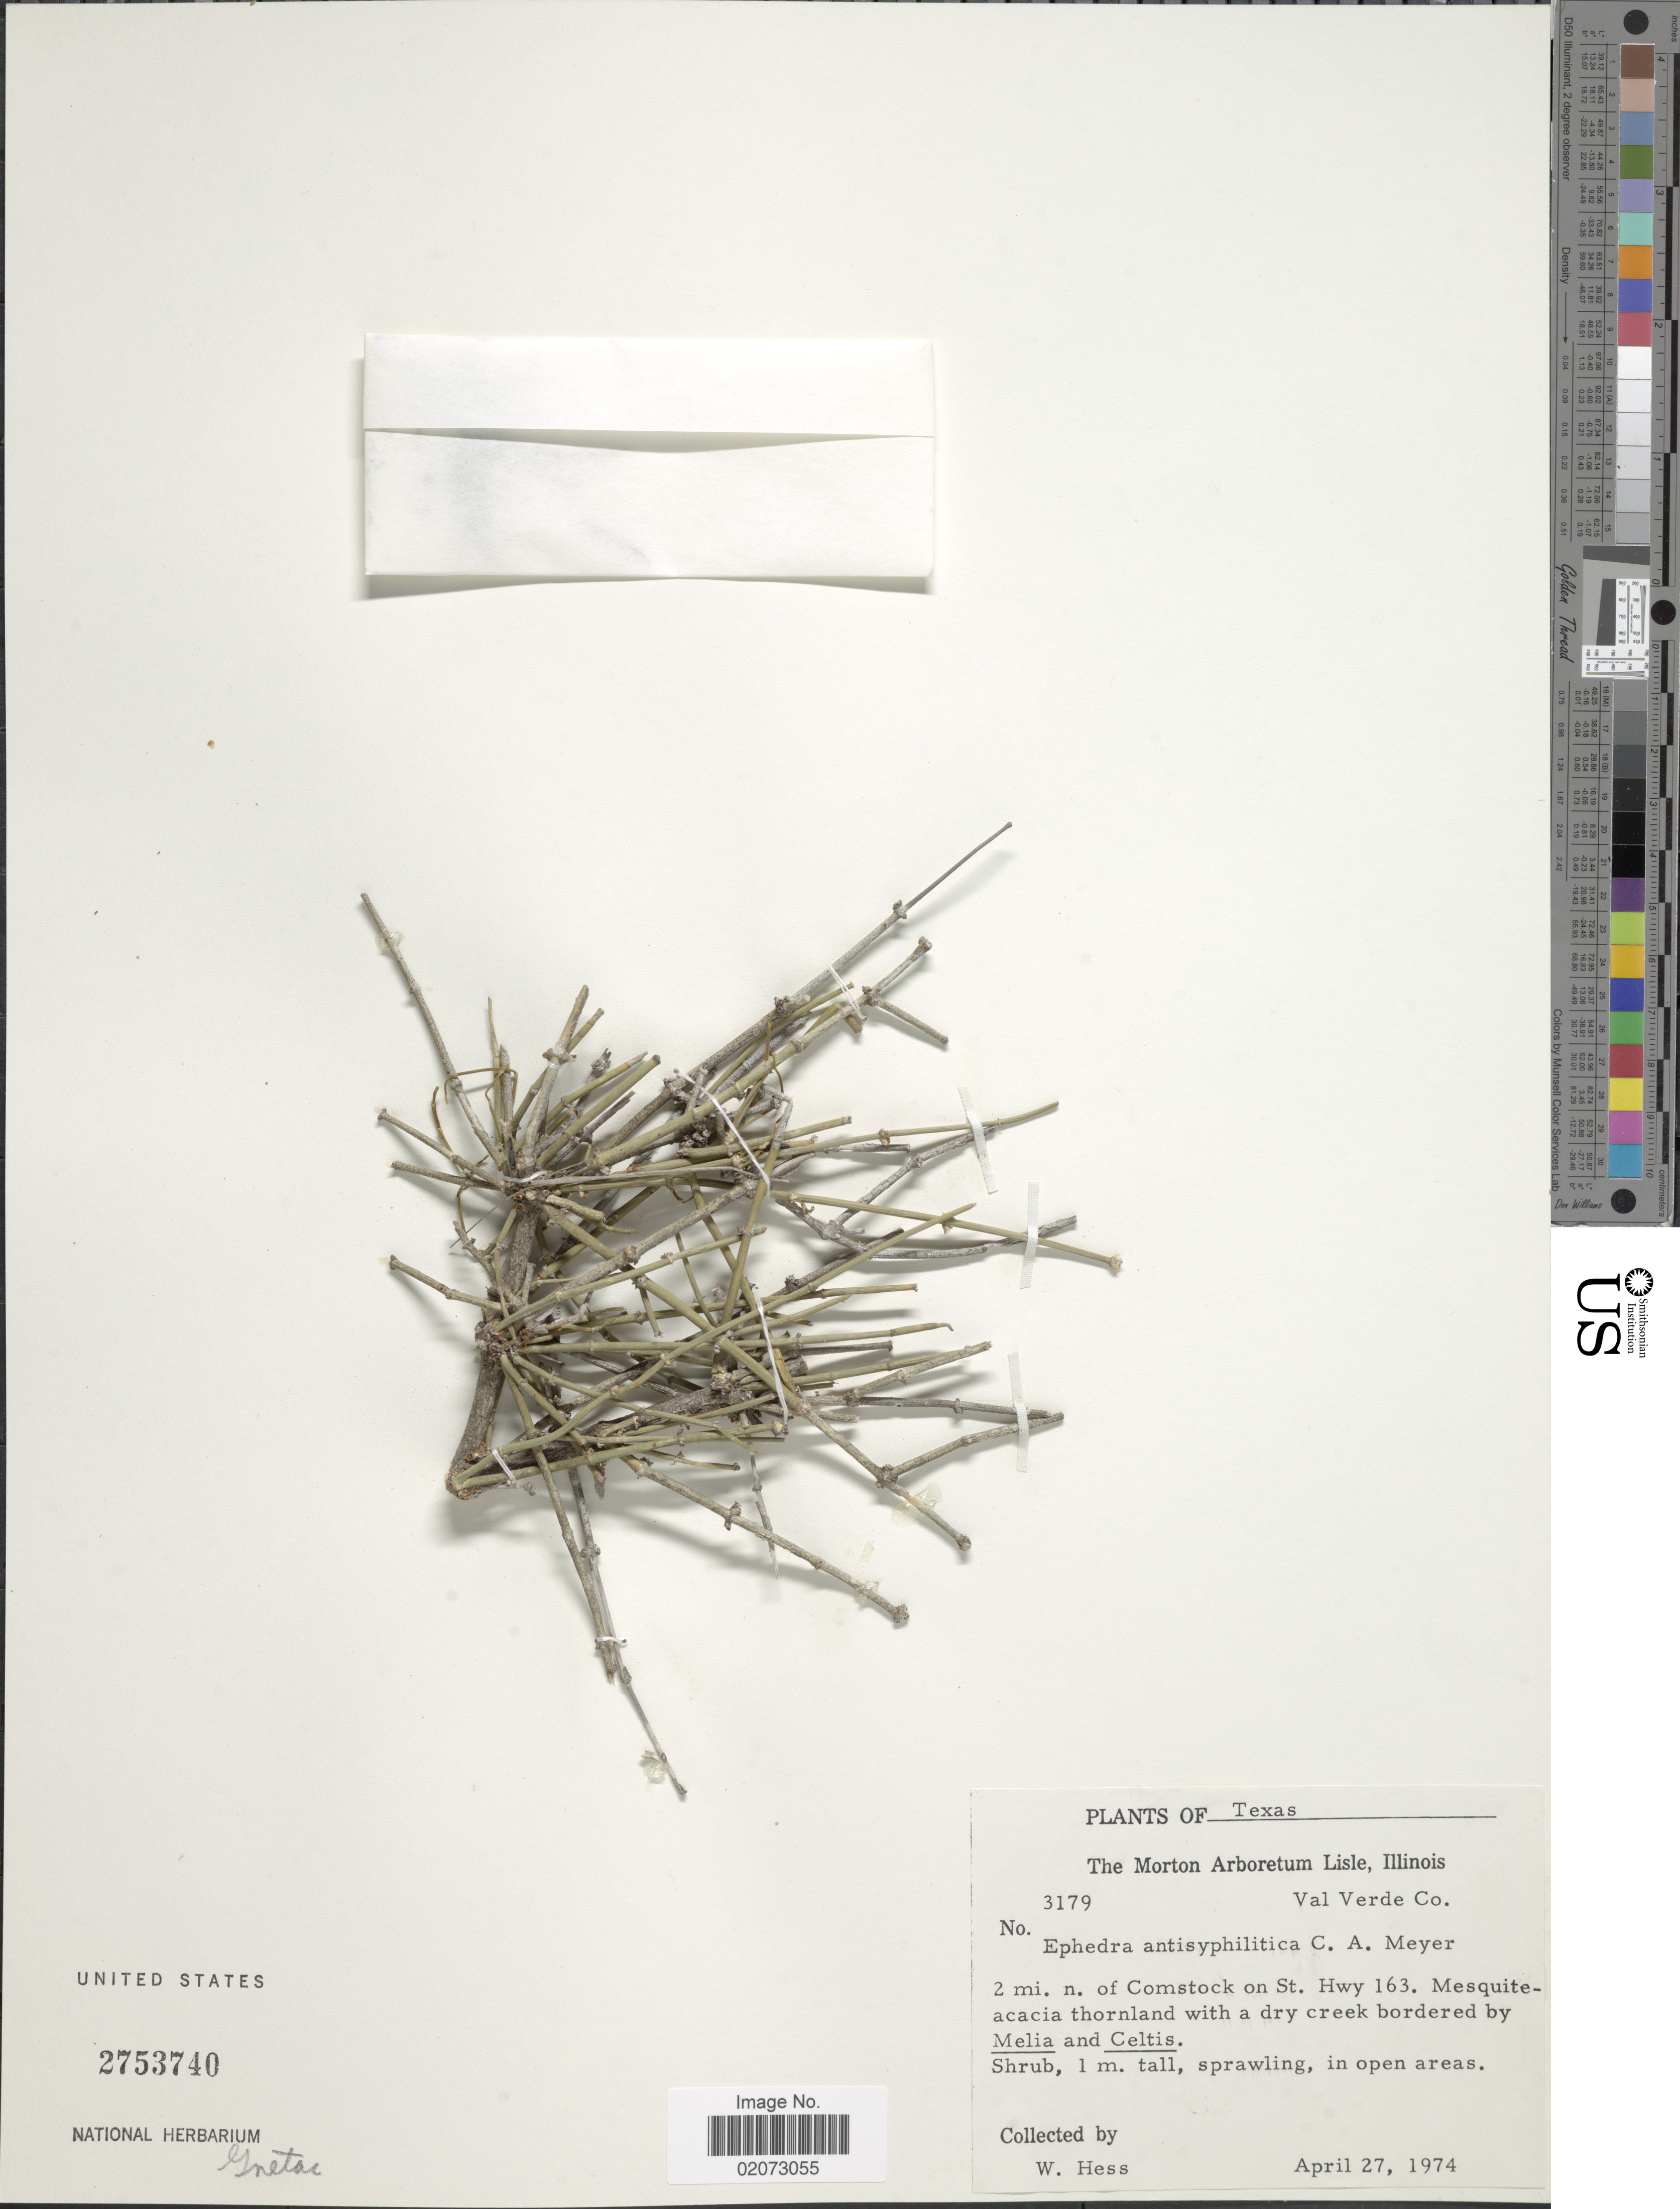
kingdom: Plantae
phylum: Tracheophyta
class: Gnetopsida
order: Ephedrales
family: Ephedraceae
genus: Ephedra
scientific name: Ephedra antisyphilitica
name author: Berland. ex C.A. Mey.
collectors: W. Hess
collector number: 3179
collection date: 1974-04-27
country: United States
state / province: Illinois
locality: Texas, 2 mi. n. of Comstockon St. Hwy 163. Val Verde Co. The Morton Arboretum Lisle, Illinois.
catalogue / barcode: US 2753740